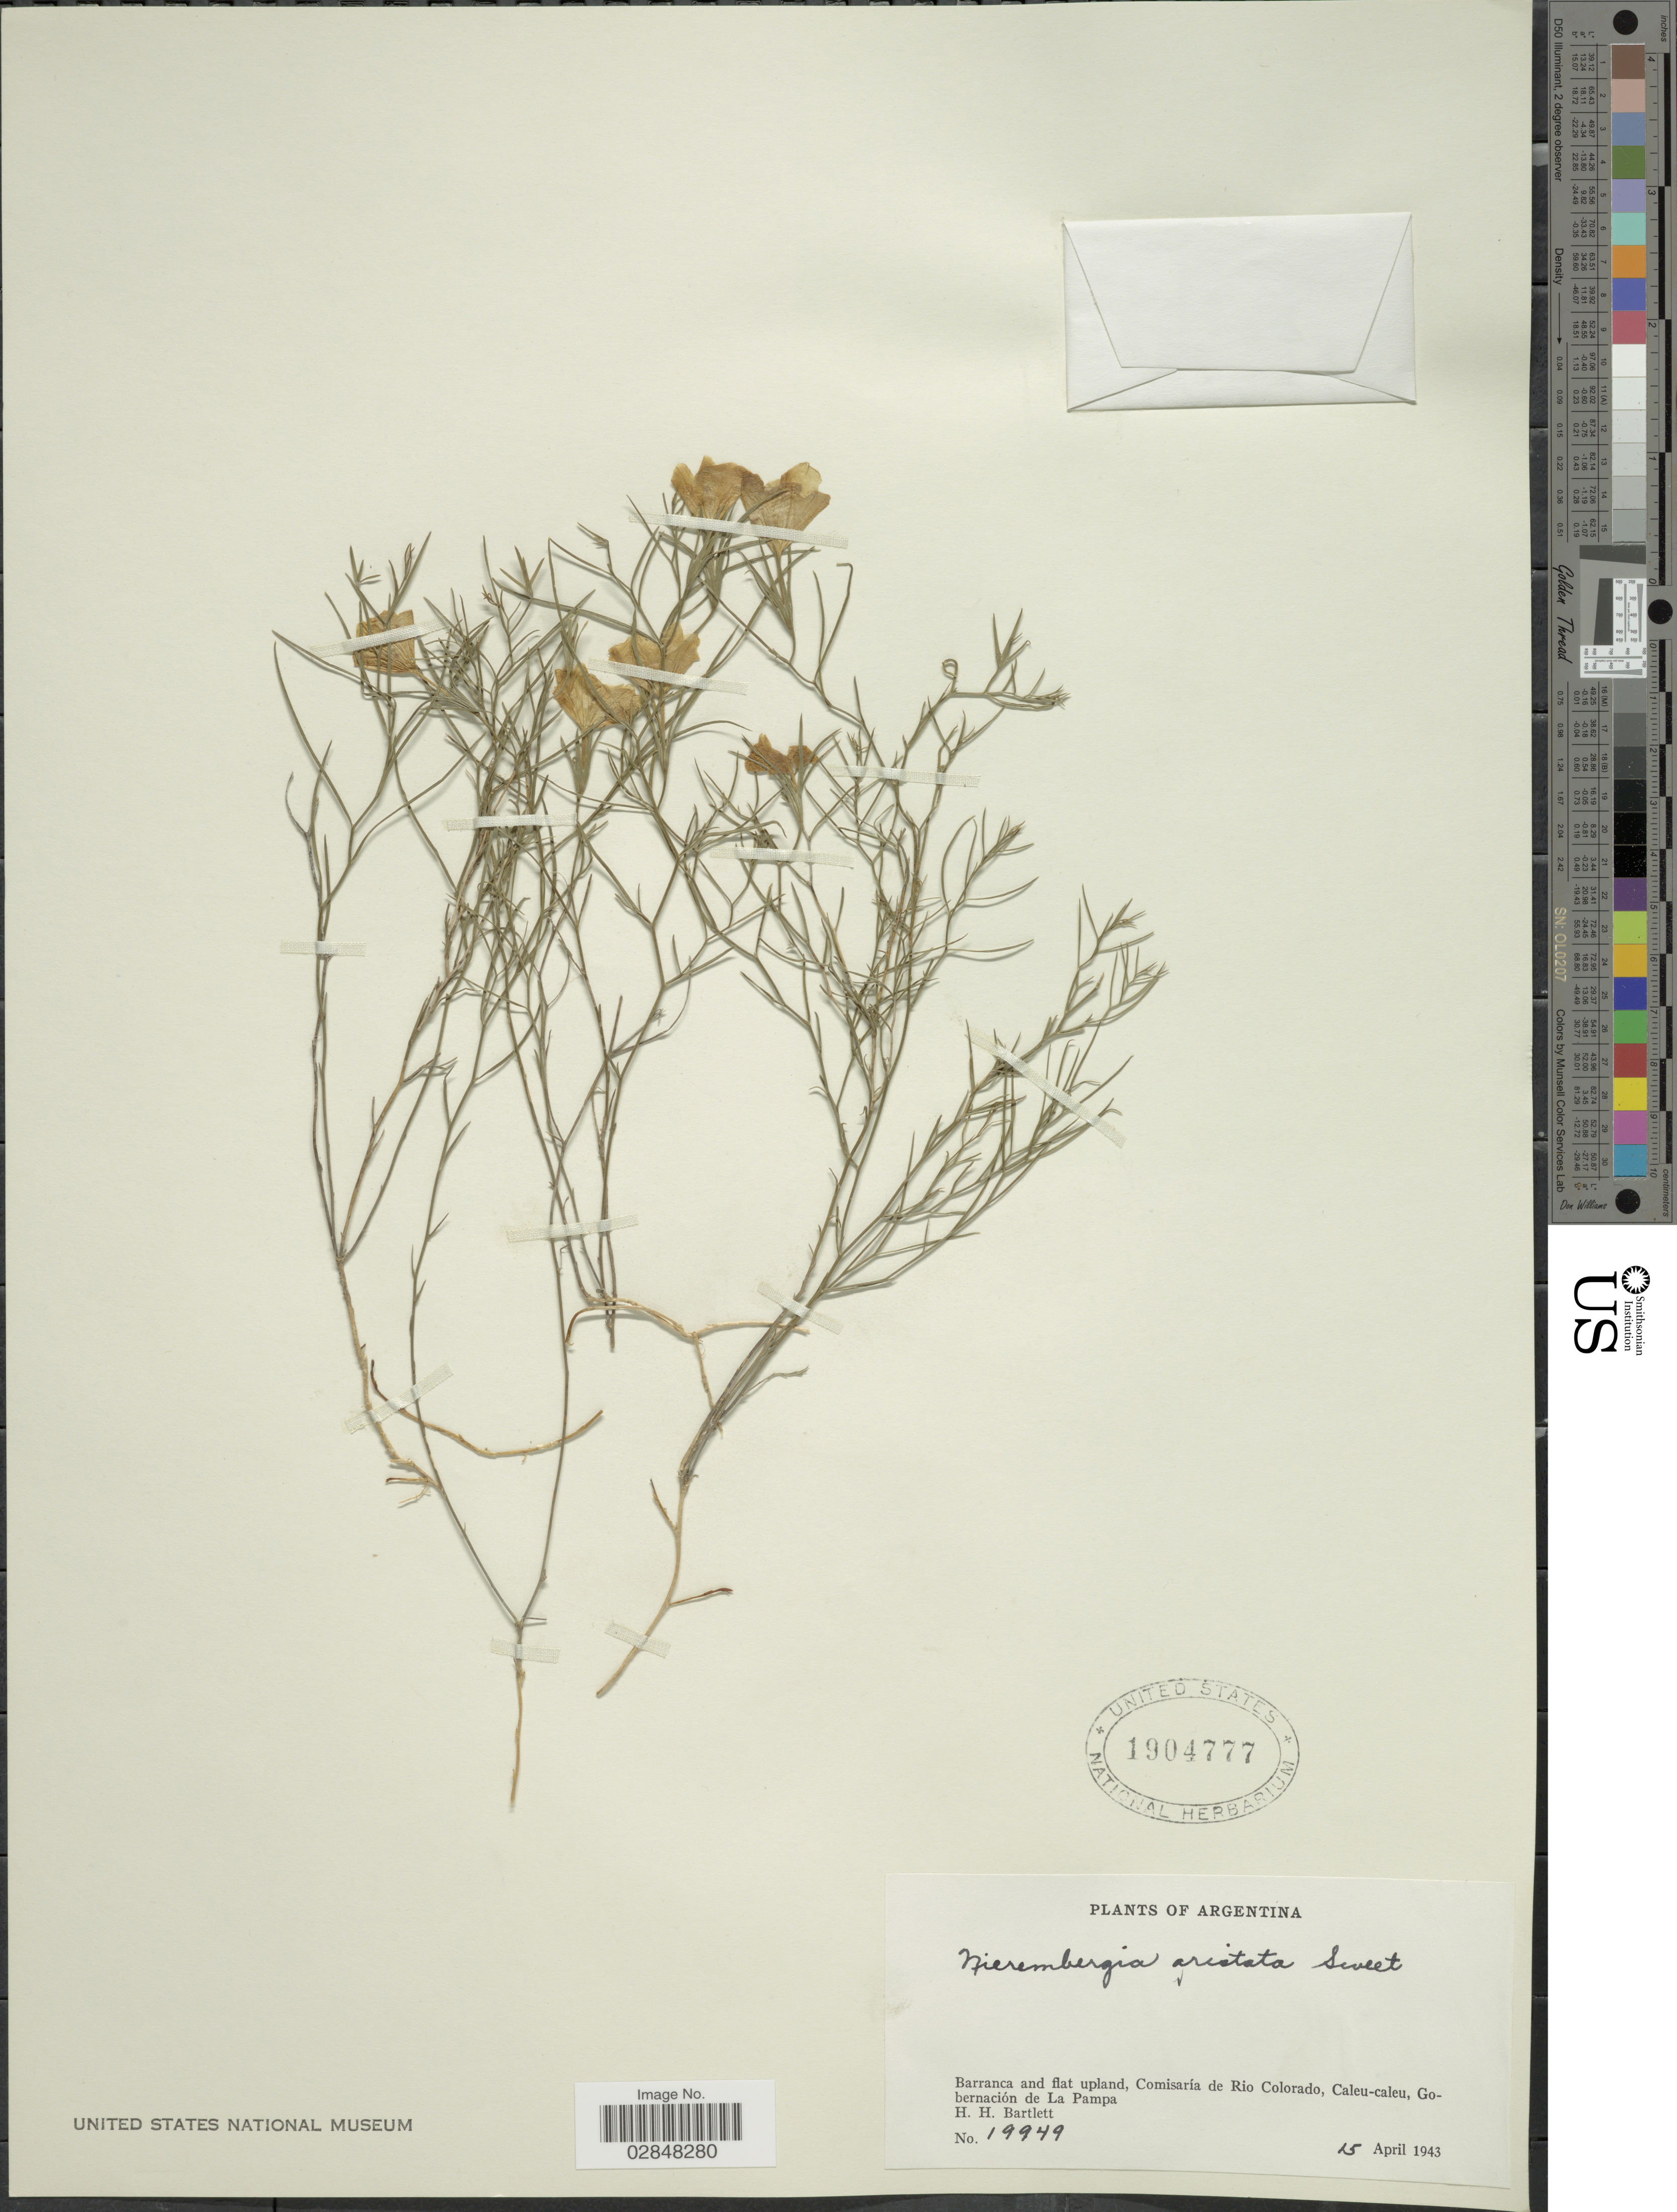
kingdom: Plantae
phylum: Tracheophyta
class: Magnoliopsida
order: Solanales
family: Solanaceae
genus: Nierembergia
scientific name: Nierembergia aristata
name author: D. Don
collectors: H. H. Bartlett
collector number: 19949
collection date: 1943-04-15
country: Argentina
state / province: La Pampa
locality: Barranca and flat upland, Comisaría de Rio Colorado, Caleu-caleu, Gobernación de La Pampa.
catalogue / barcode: US 1904777